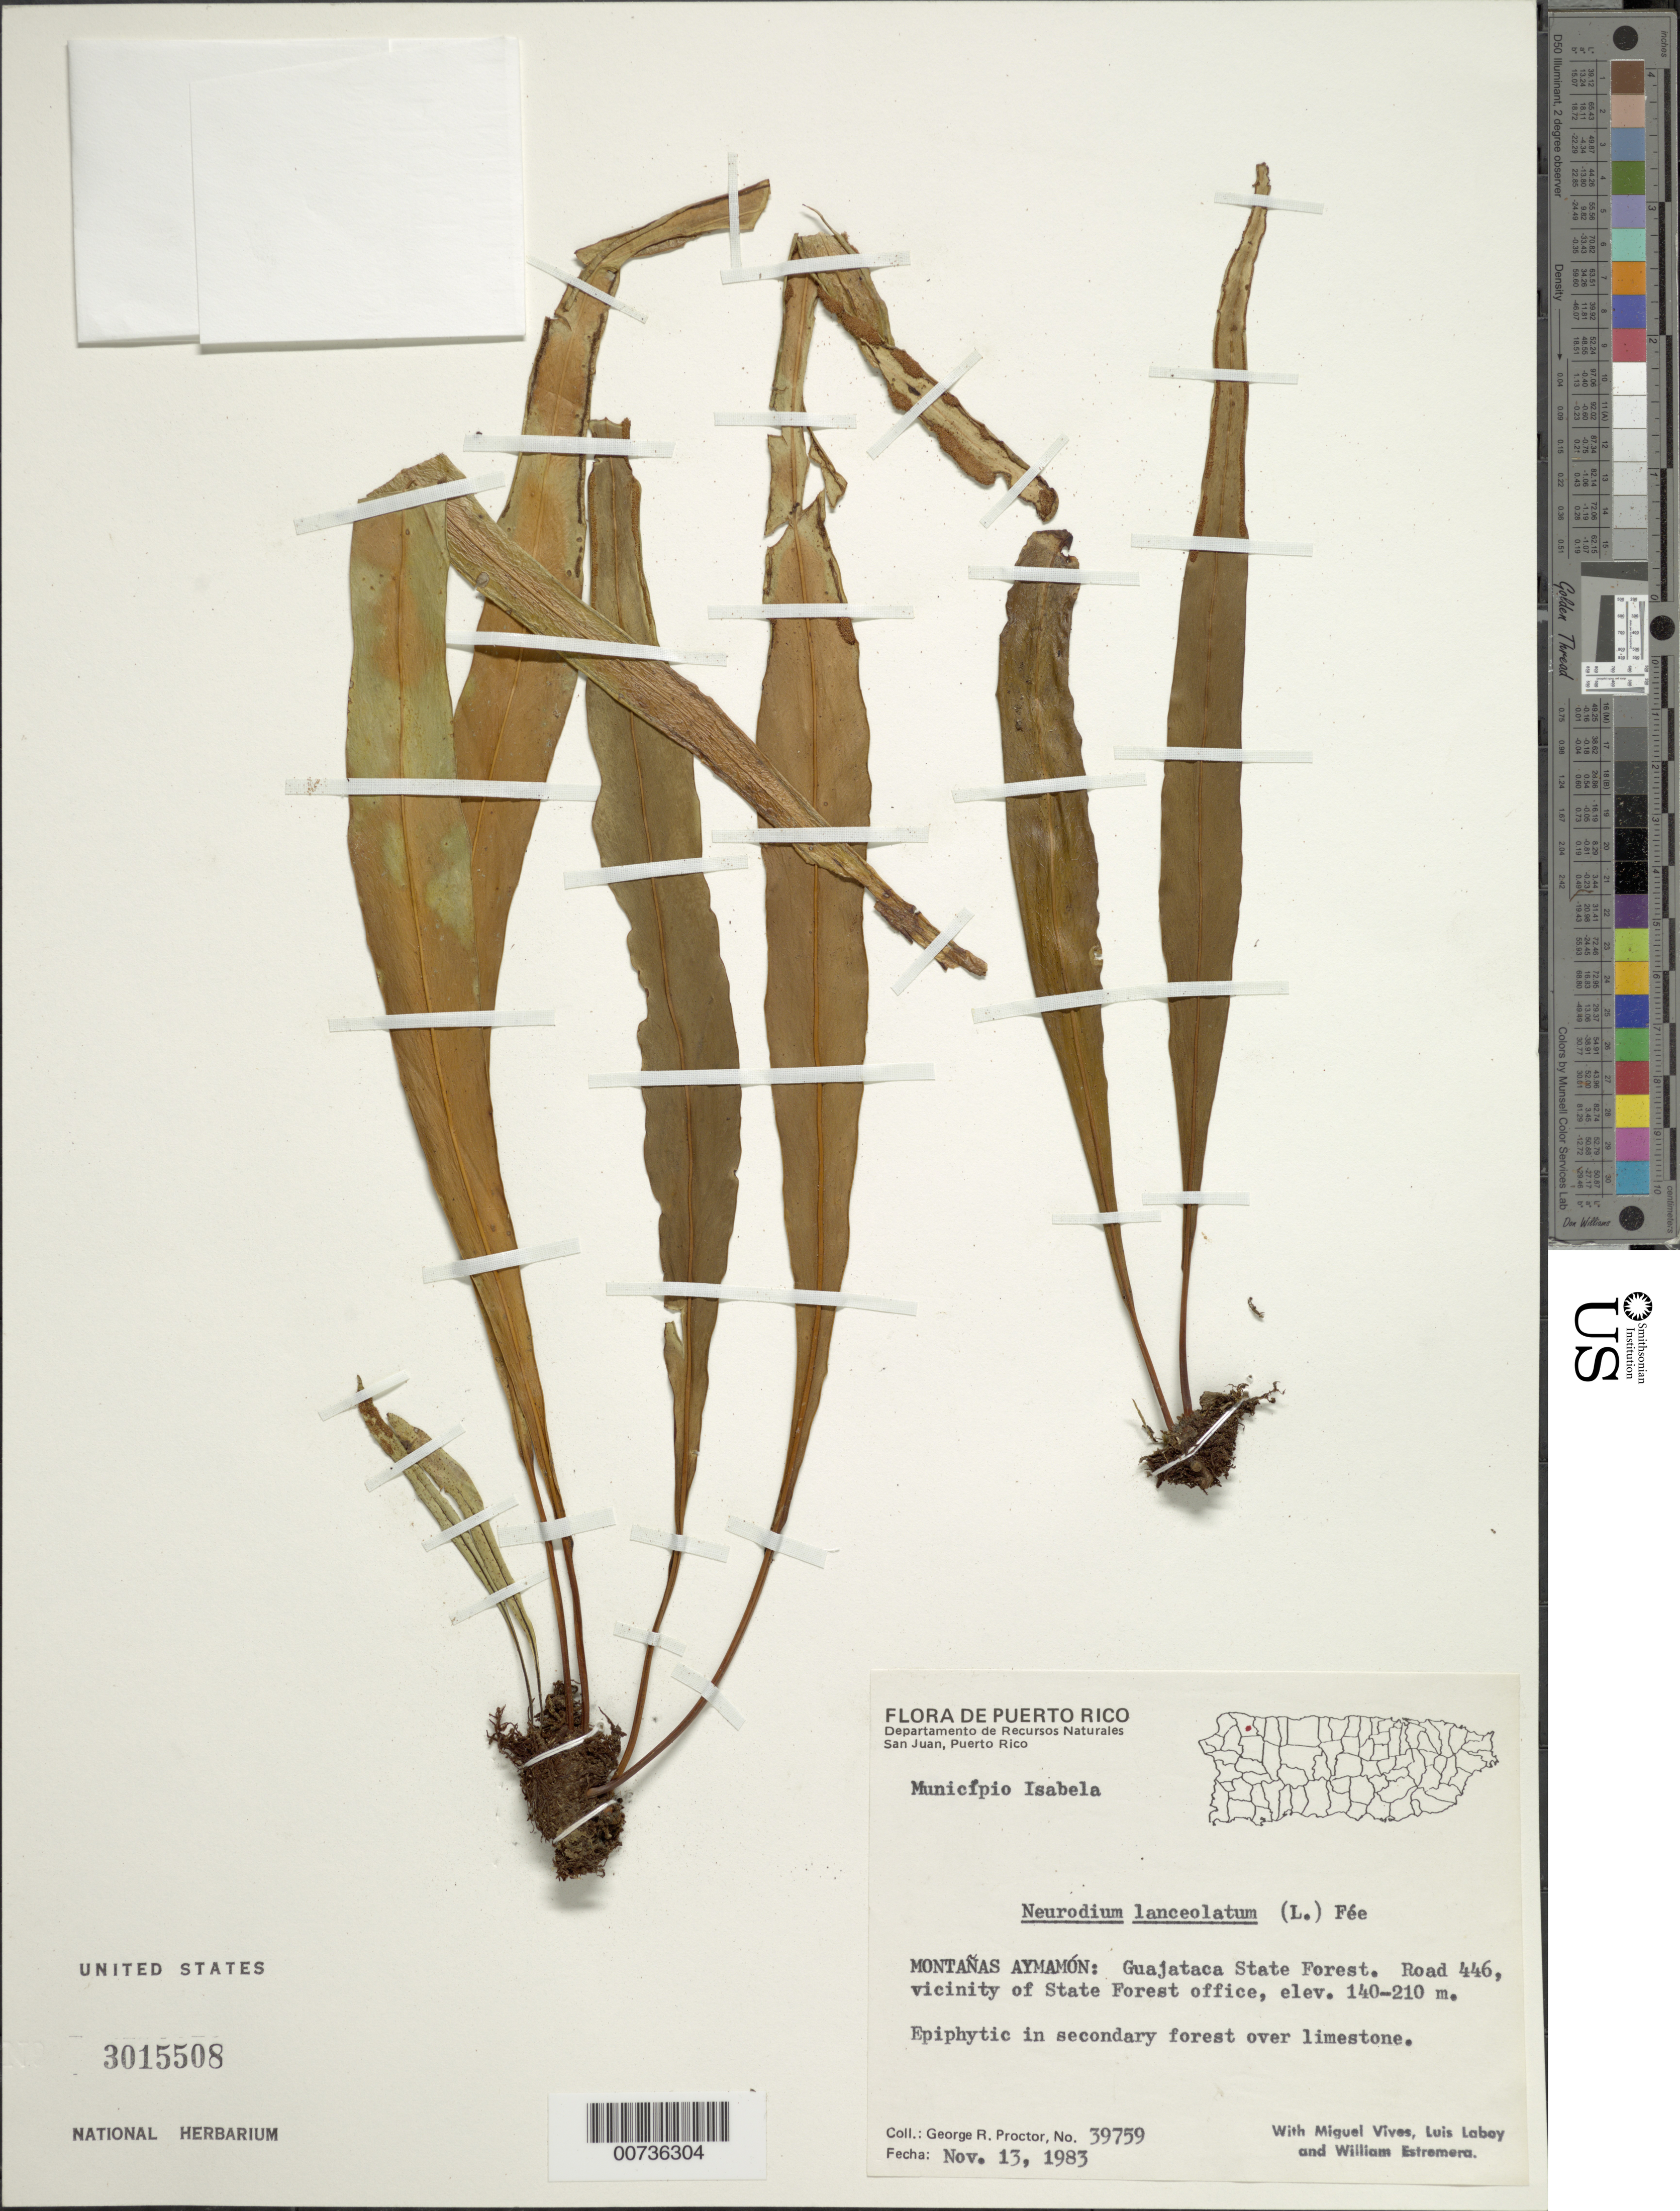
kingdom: Plantae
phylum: Tracheophyta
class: Polypodiopsida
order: Polypodiales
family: Polypodiaceae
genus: Pleopeltis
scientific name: Pleopeltis marginata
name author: A.R. Sm. & Tejero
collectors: G. R. Proctor, M. Vives, L. Laboy & W. Estremera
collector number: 39759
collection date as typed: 13 Nov 1983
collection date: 1983-11-13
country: Puerto Rico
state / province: Isabela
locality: Montañas Aymamón: Guajataca State Forest. Road 446, vicinity of State Forest Office. Municipio Isabela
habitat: Epiphytic in secondary forest over limestone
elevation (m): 140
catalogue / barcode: US 3015508